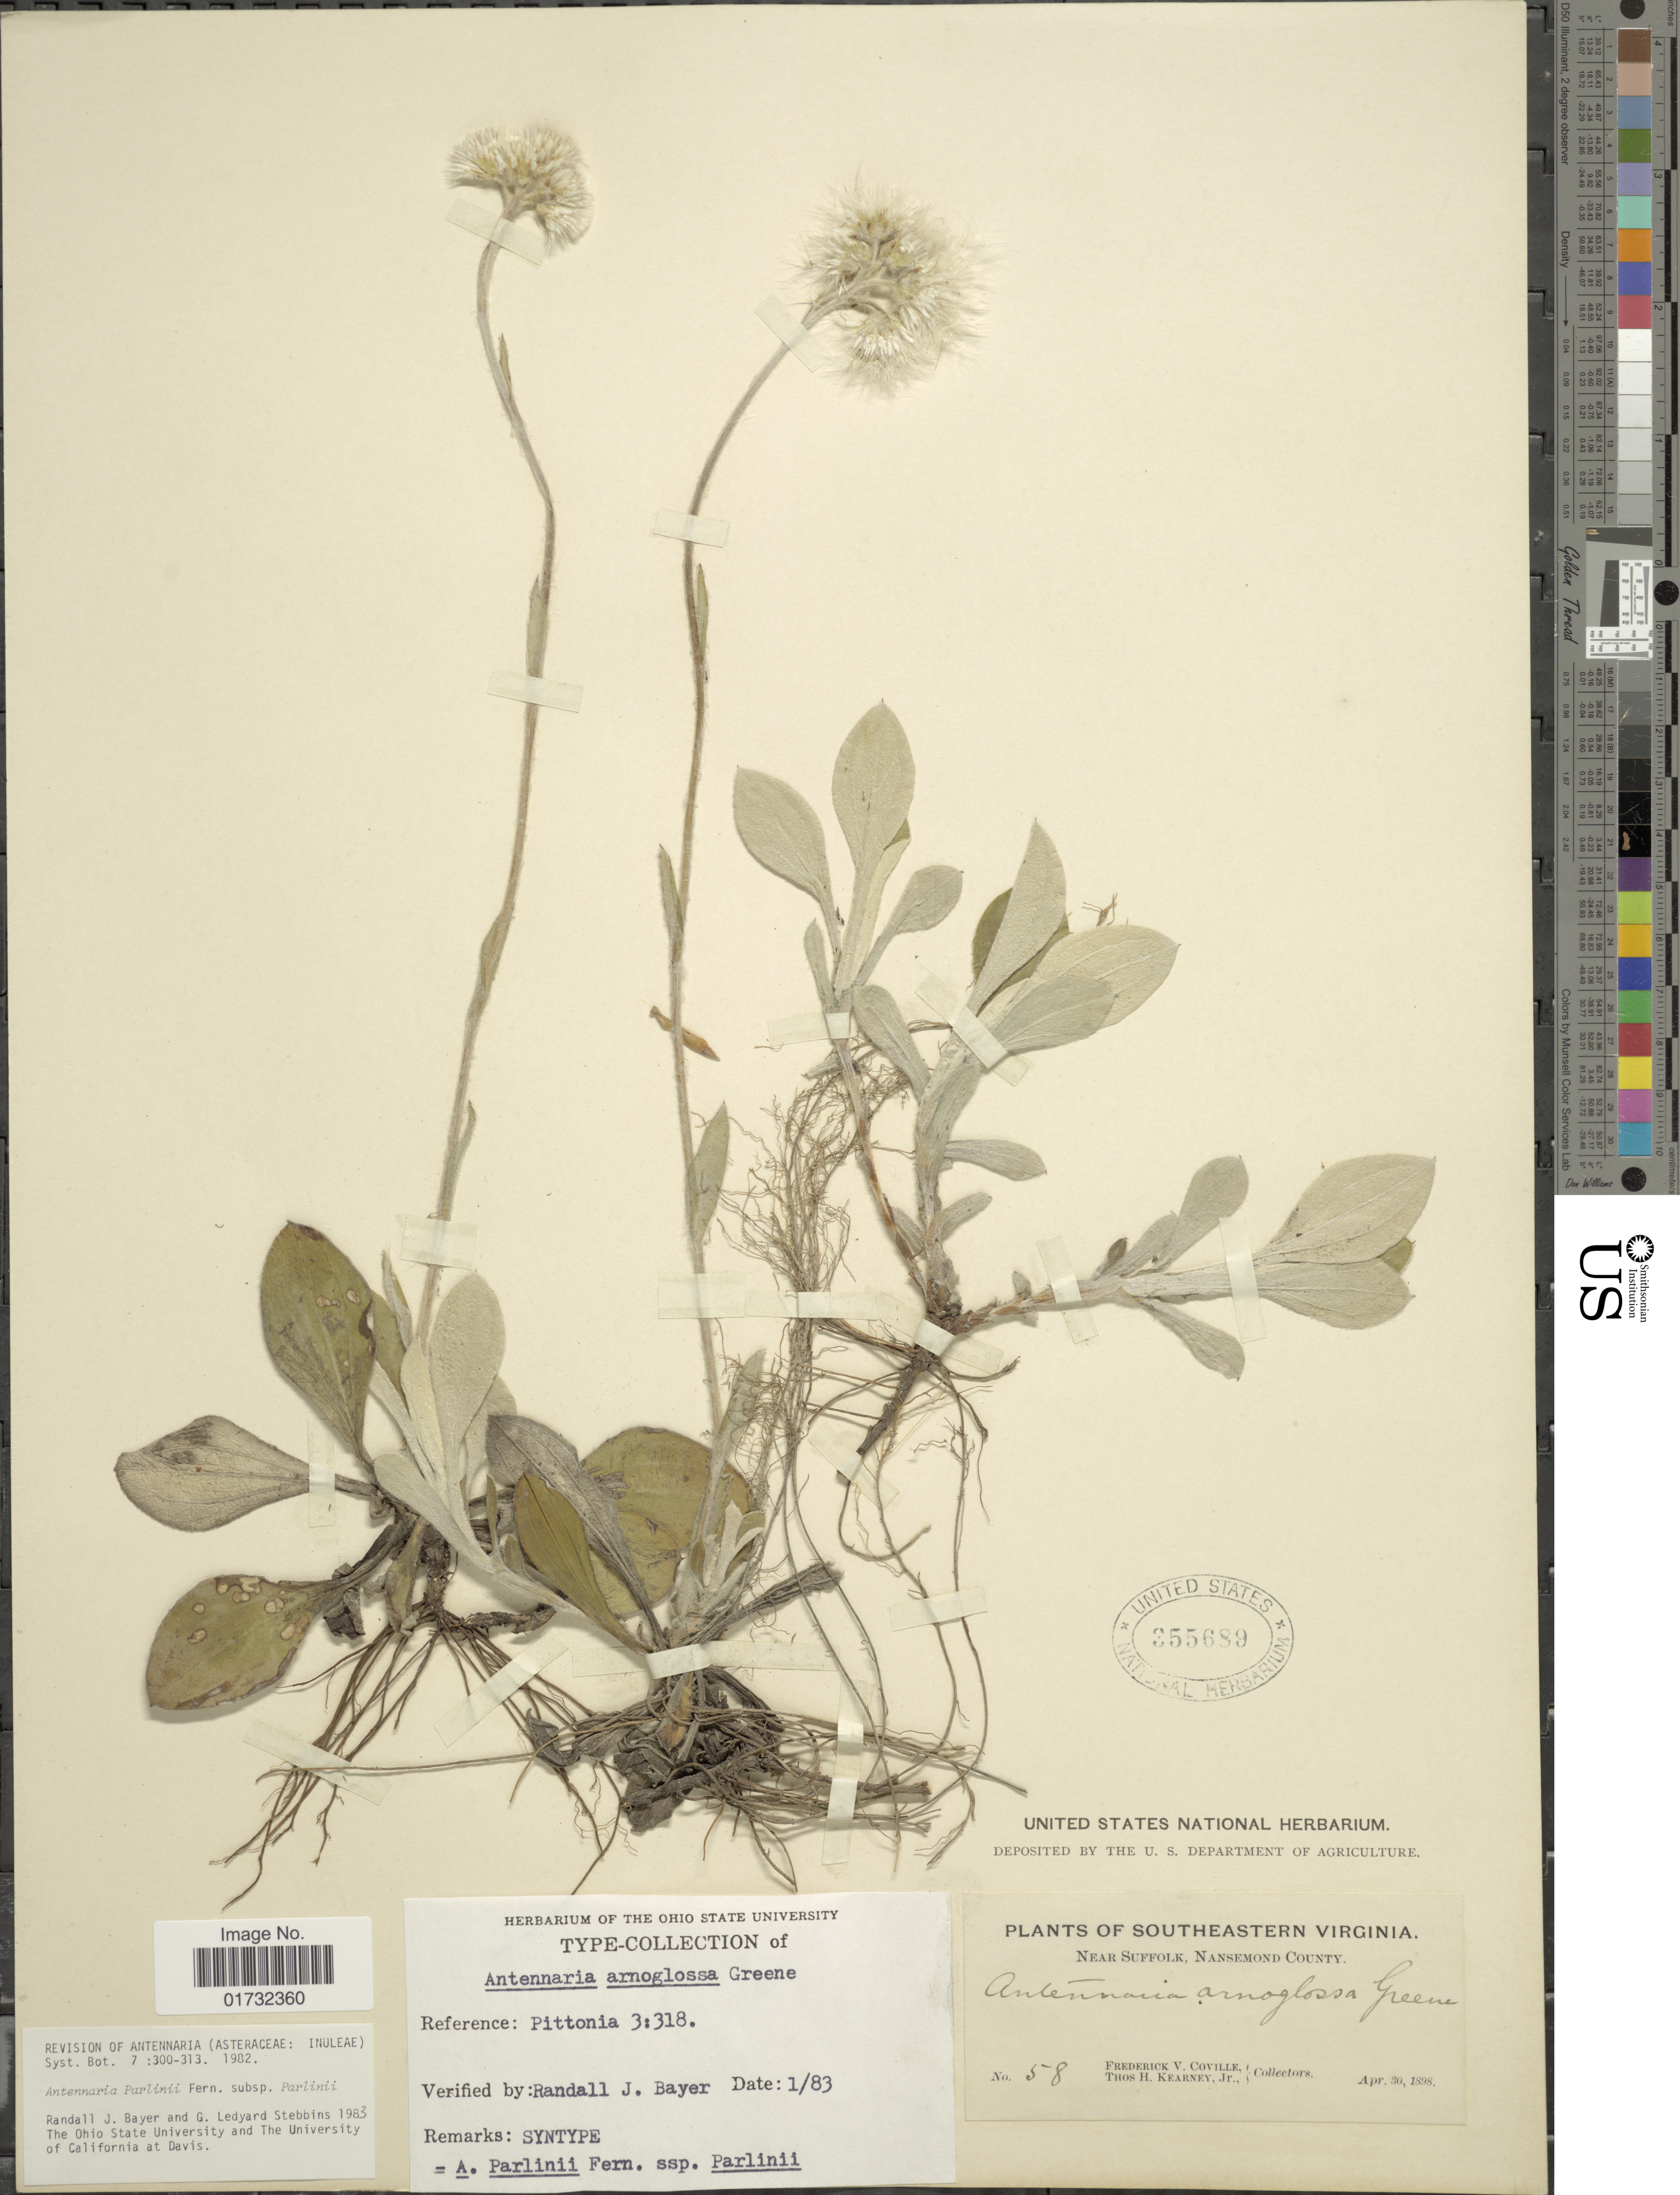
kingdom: Plantae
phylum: Tracheophyta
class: Magnoliopsida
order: Asterales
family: Asteraceae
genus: Antennaria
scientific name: Antennaria parlinii subsp. parlinii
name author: Fernald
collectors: F. V. Coville & T. H. Kearney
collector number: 58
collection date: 1898-04-30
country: United States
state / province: Virginia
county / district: City of Suffolk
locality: Southeastern Virginia. Near Suffolk, Nansemond County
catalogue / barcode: US 355689